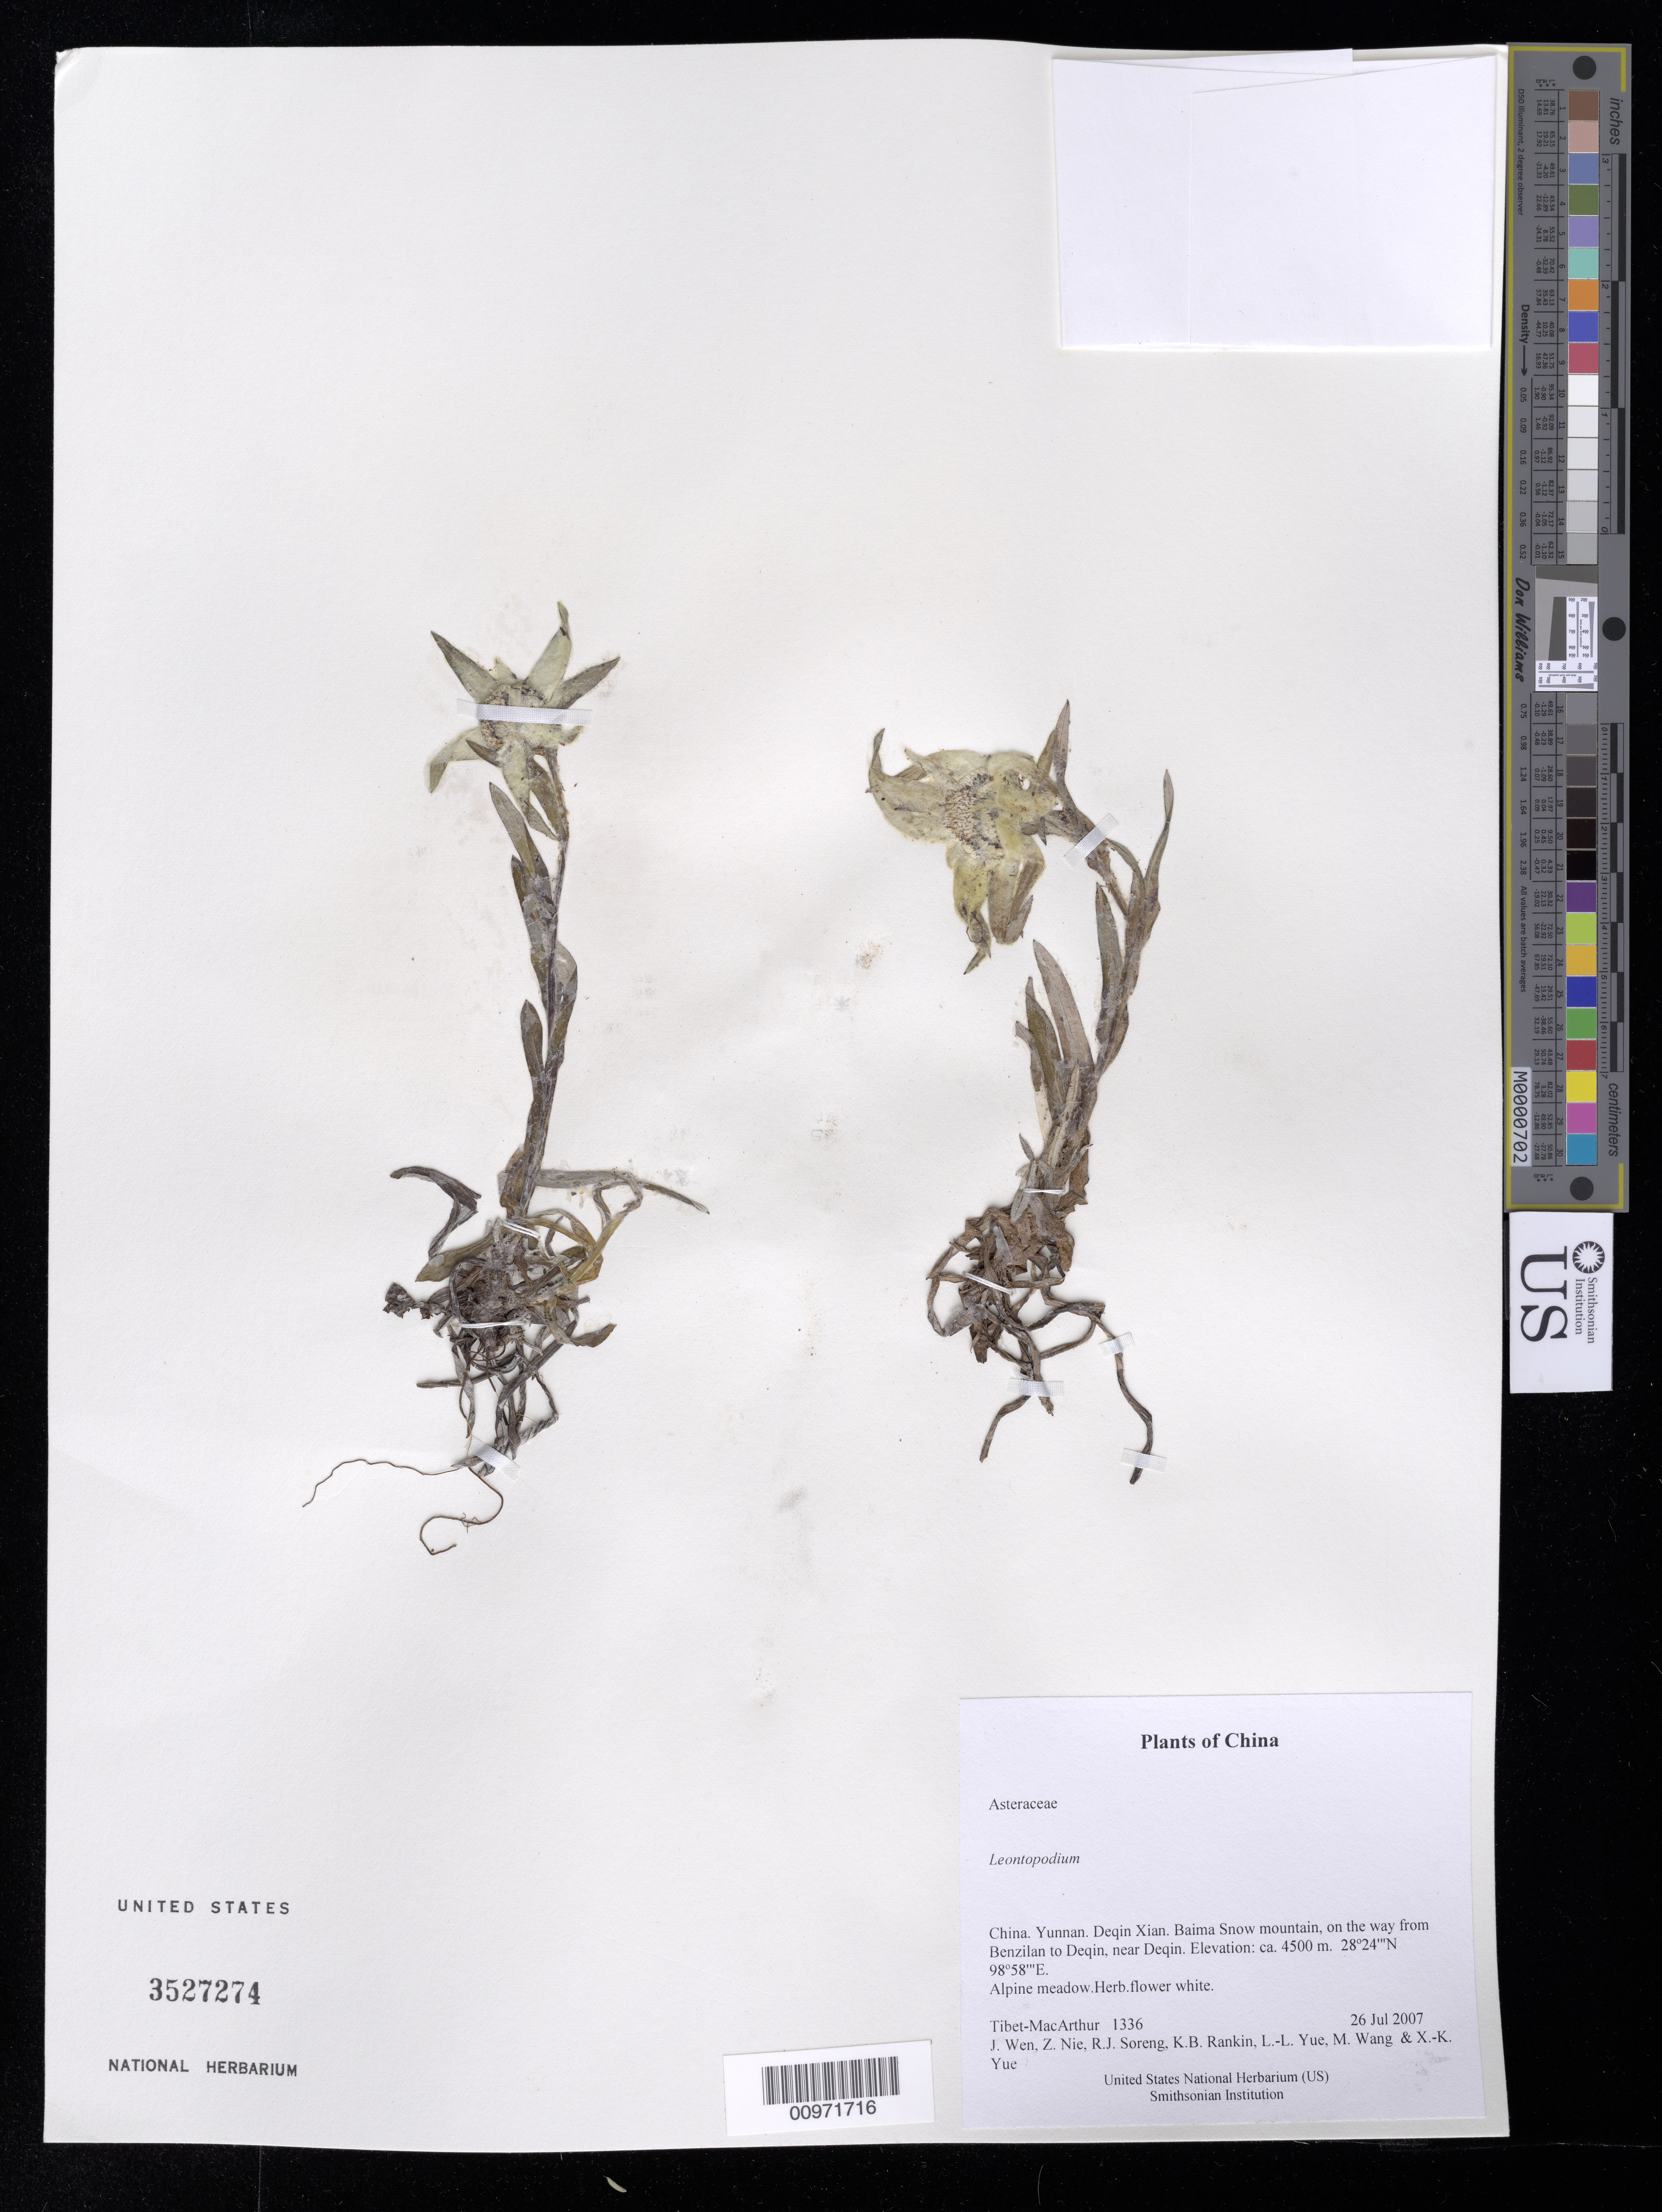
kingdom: Plantae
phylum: Tracheophyta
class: Magnoliopsida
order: Asterales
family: Asteraceae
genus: Leontopodium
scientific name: Leontopodium sp.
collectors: Tibet-MacArthur, J. Wen, Z. Nie, R. J. Soreng, K. Rankin, L. Yue, M. Wang & X. Yue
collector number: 1336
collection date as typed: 26 Jul 2007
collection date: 2007-07-26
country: China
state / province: Yunnan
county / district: Deqin Xian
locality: Baima Snow mountain, on the way from Benzilan to Deqin, near Deqin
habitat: Alpine meadow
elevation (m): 4500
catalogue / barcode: US 3527274